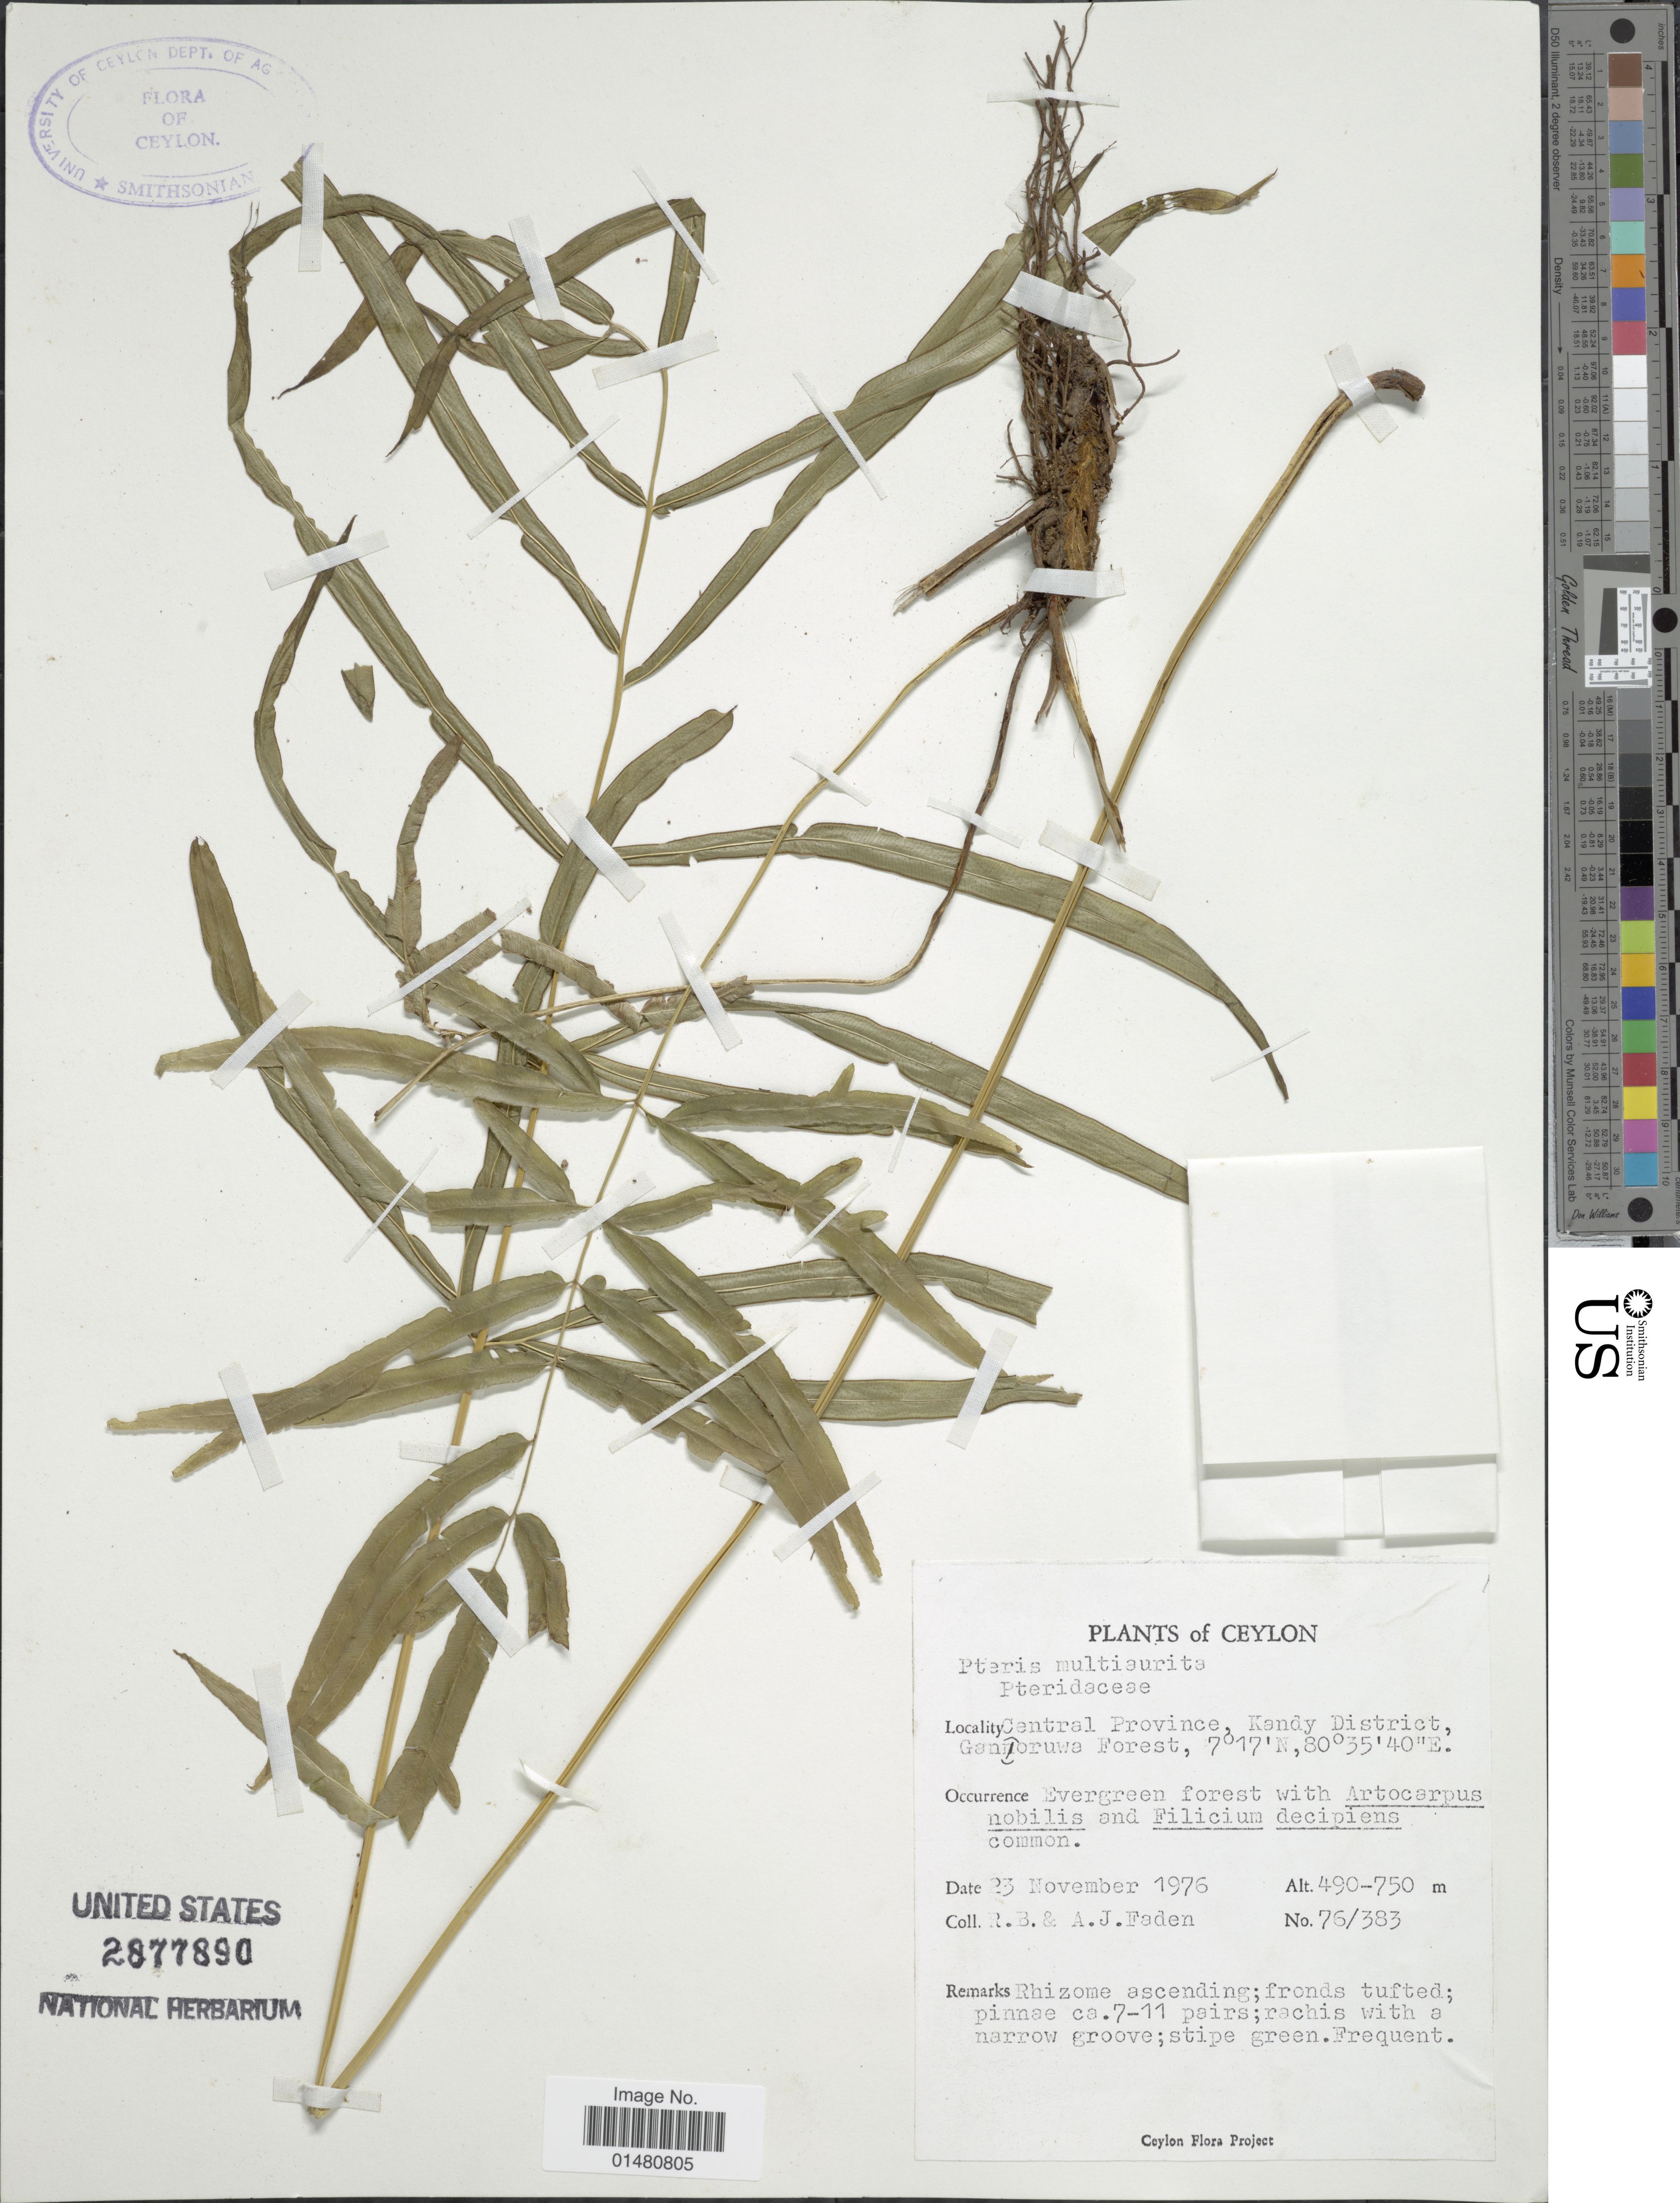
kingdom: Plantae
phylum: Tracheophyta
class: Polypodiopsida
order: Polypodiales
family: Pteridaceae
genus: Pteris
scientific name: Pteris multiaurita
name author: J. Agardh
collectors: R. B. Faden & A. J. Faden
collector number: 76/383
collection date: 1976-11-23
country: Sri Lanka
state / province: Central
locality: Ceylon, Kandy District, Ganioruwa Forest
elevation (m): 490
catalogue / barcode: US 2877890